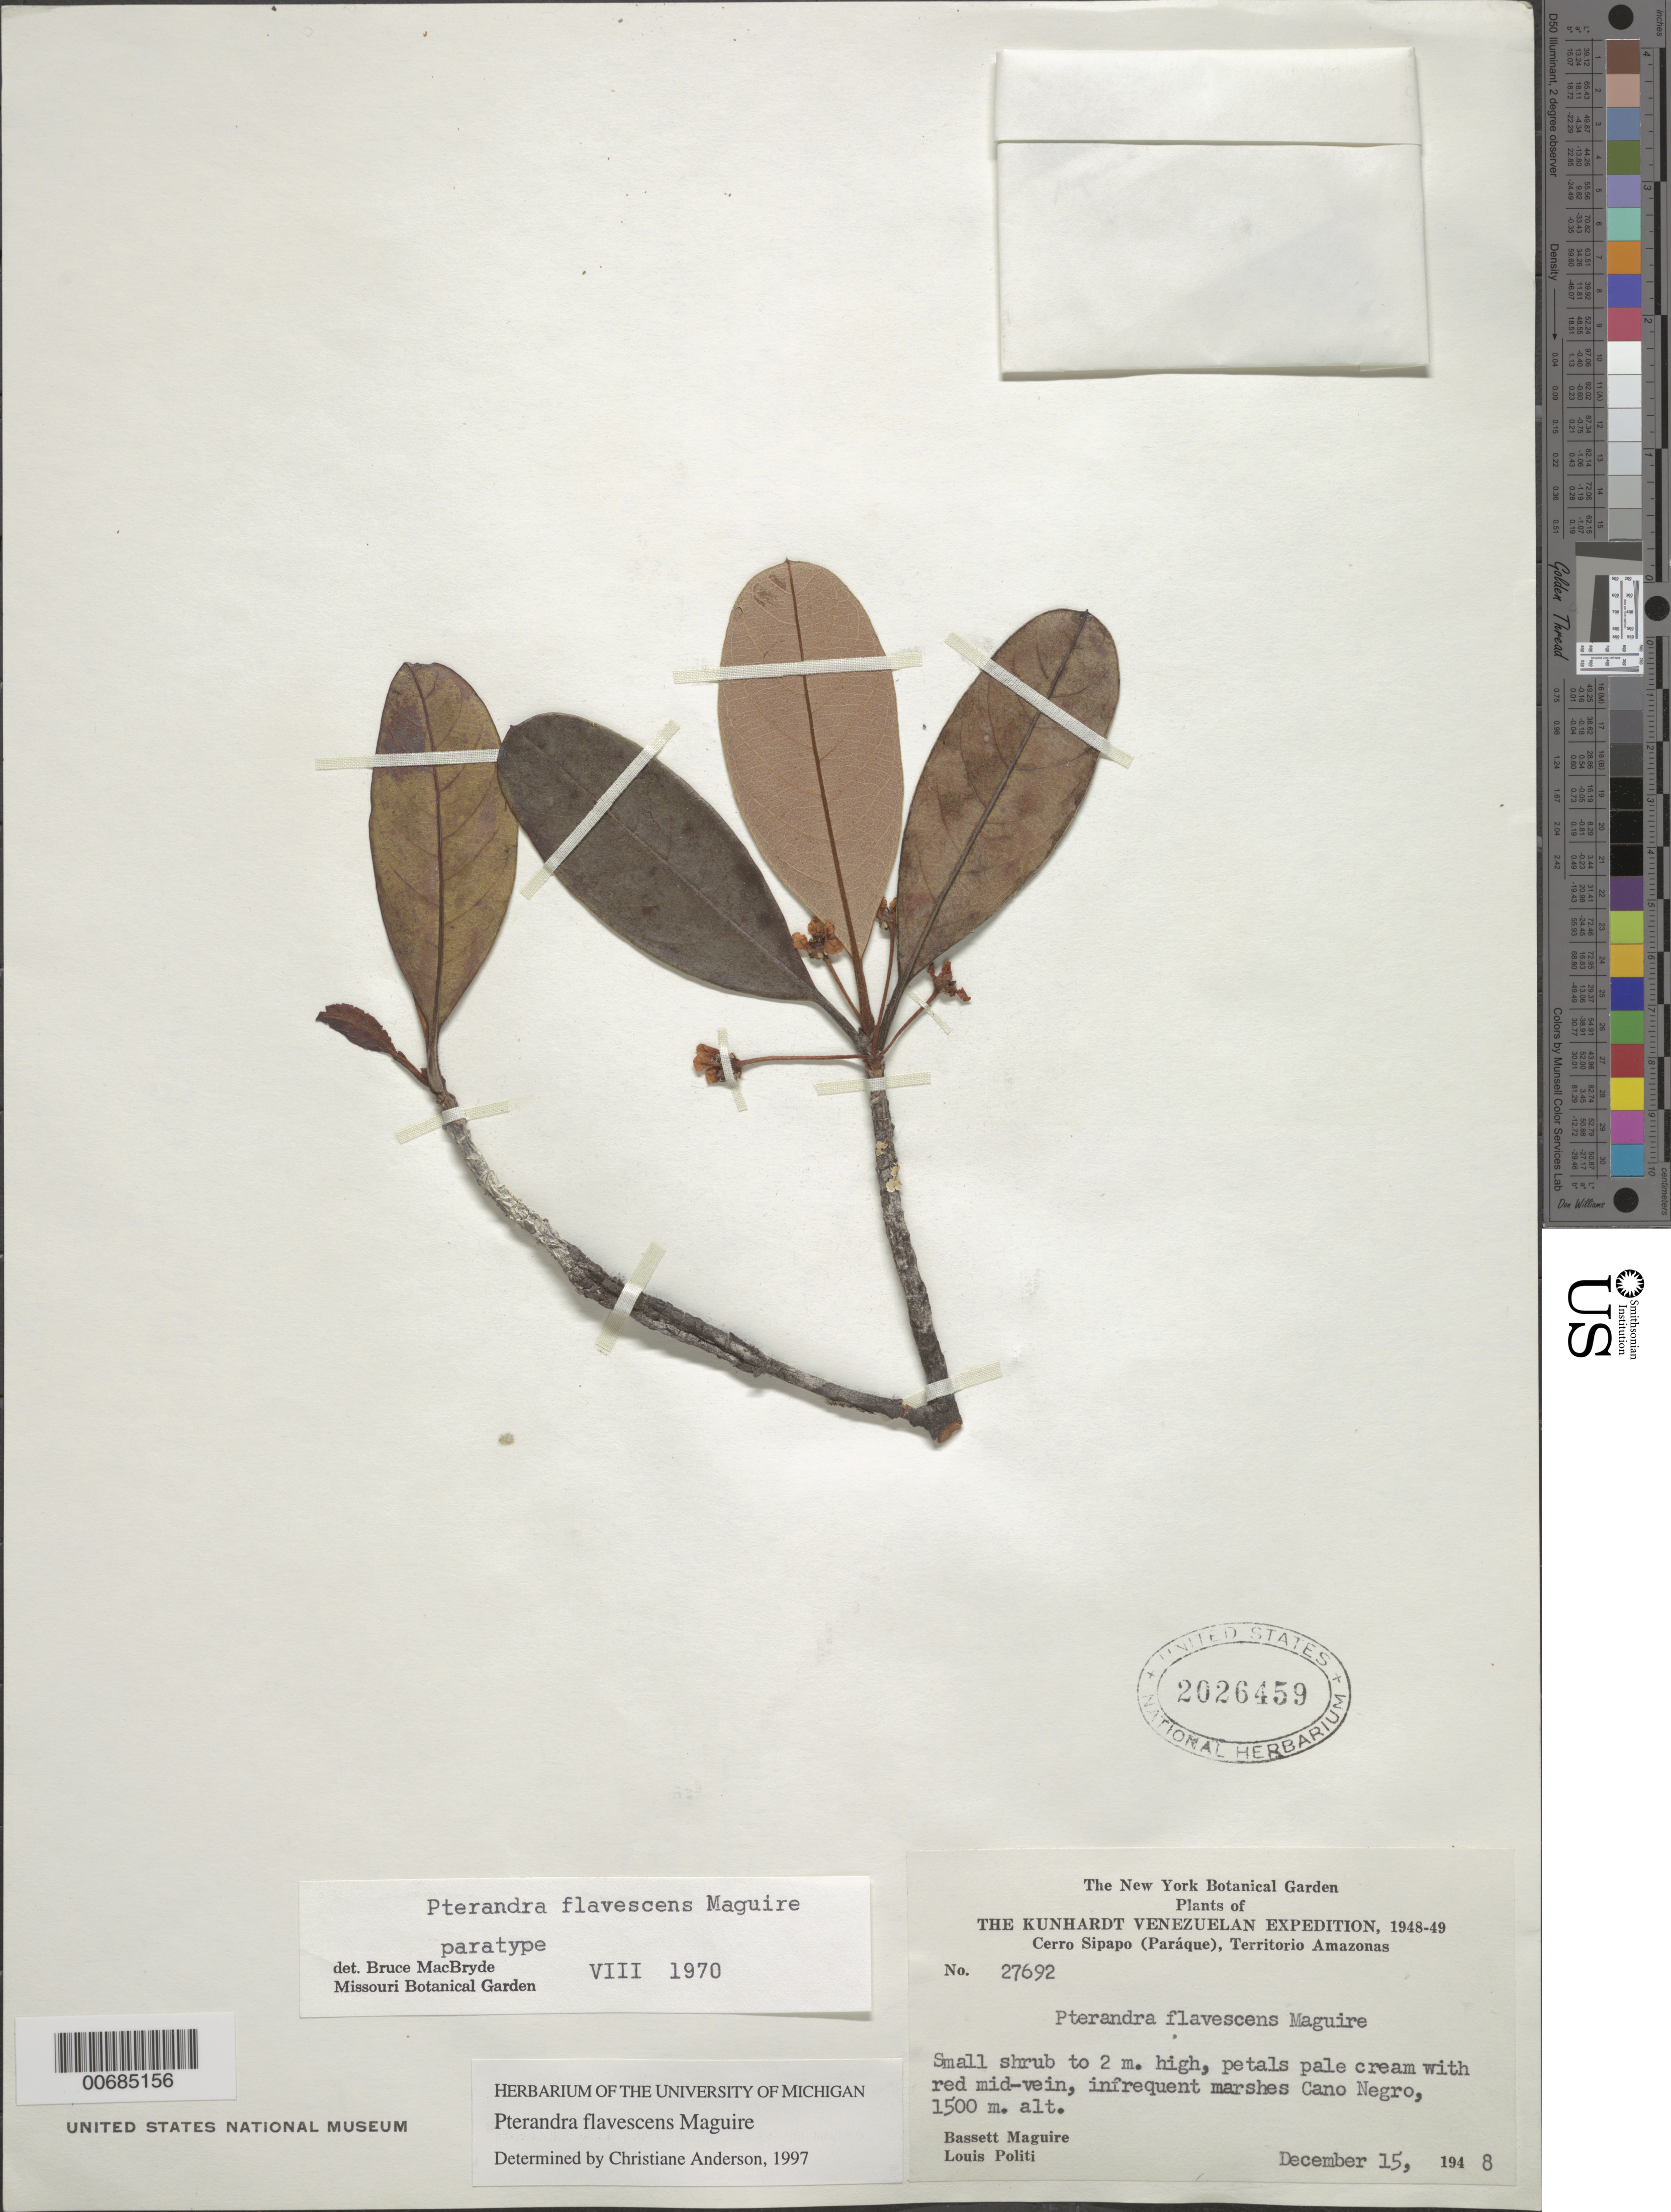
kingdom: Plantae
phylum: Tracheophyta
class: Magnoliopsida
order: Malpighiales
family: Malpighiaceae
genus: Pterandra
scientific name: Pterandra flavescens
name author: Maguire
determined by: Anderson, C.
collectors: B. Maguire & L. Politi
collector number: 27692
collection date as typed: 15-Dec-48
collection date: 1948-12-15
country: Venezuela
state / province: Amazonas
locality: Cerro Sipapo (Paráque), Caño Negro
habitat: Marsh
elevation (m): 1500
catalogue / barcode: US 2026459